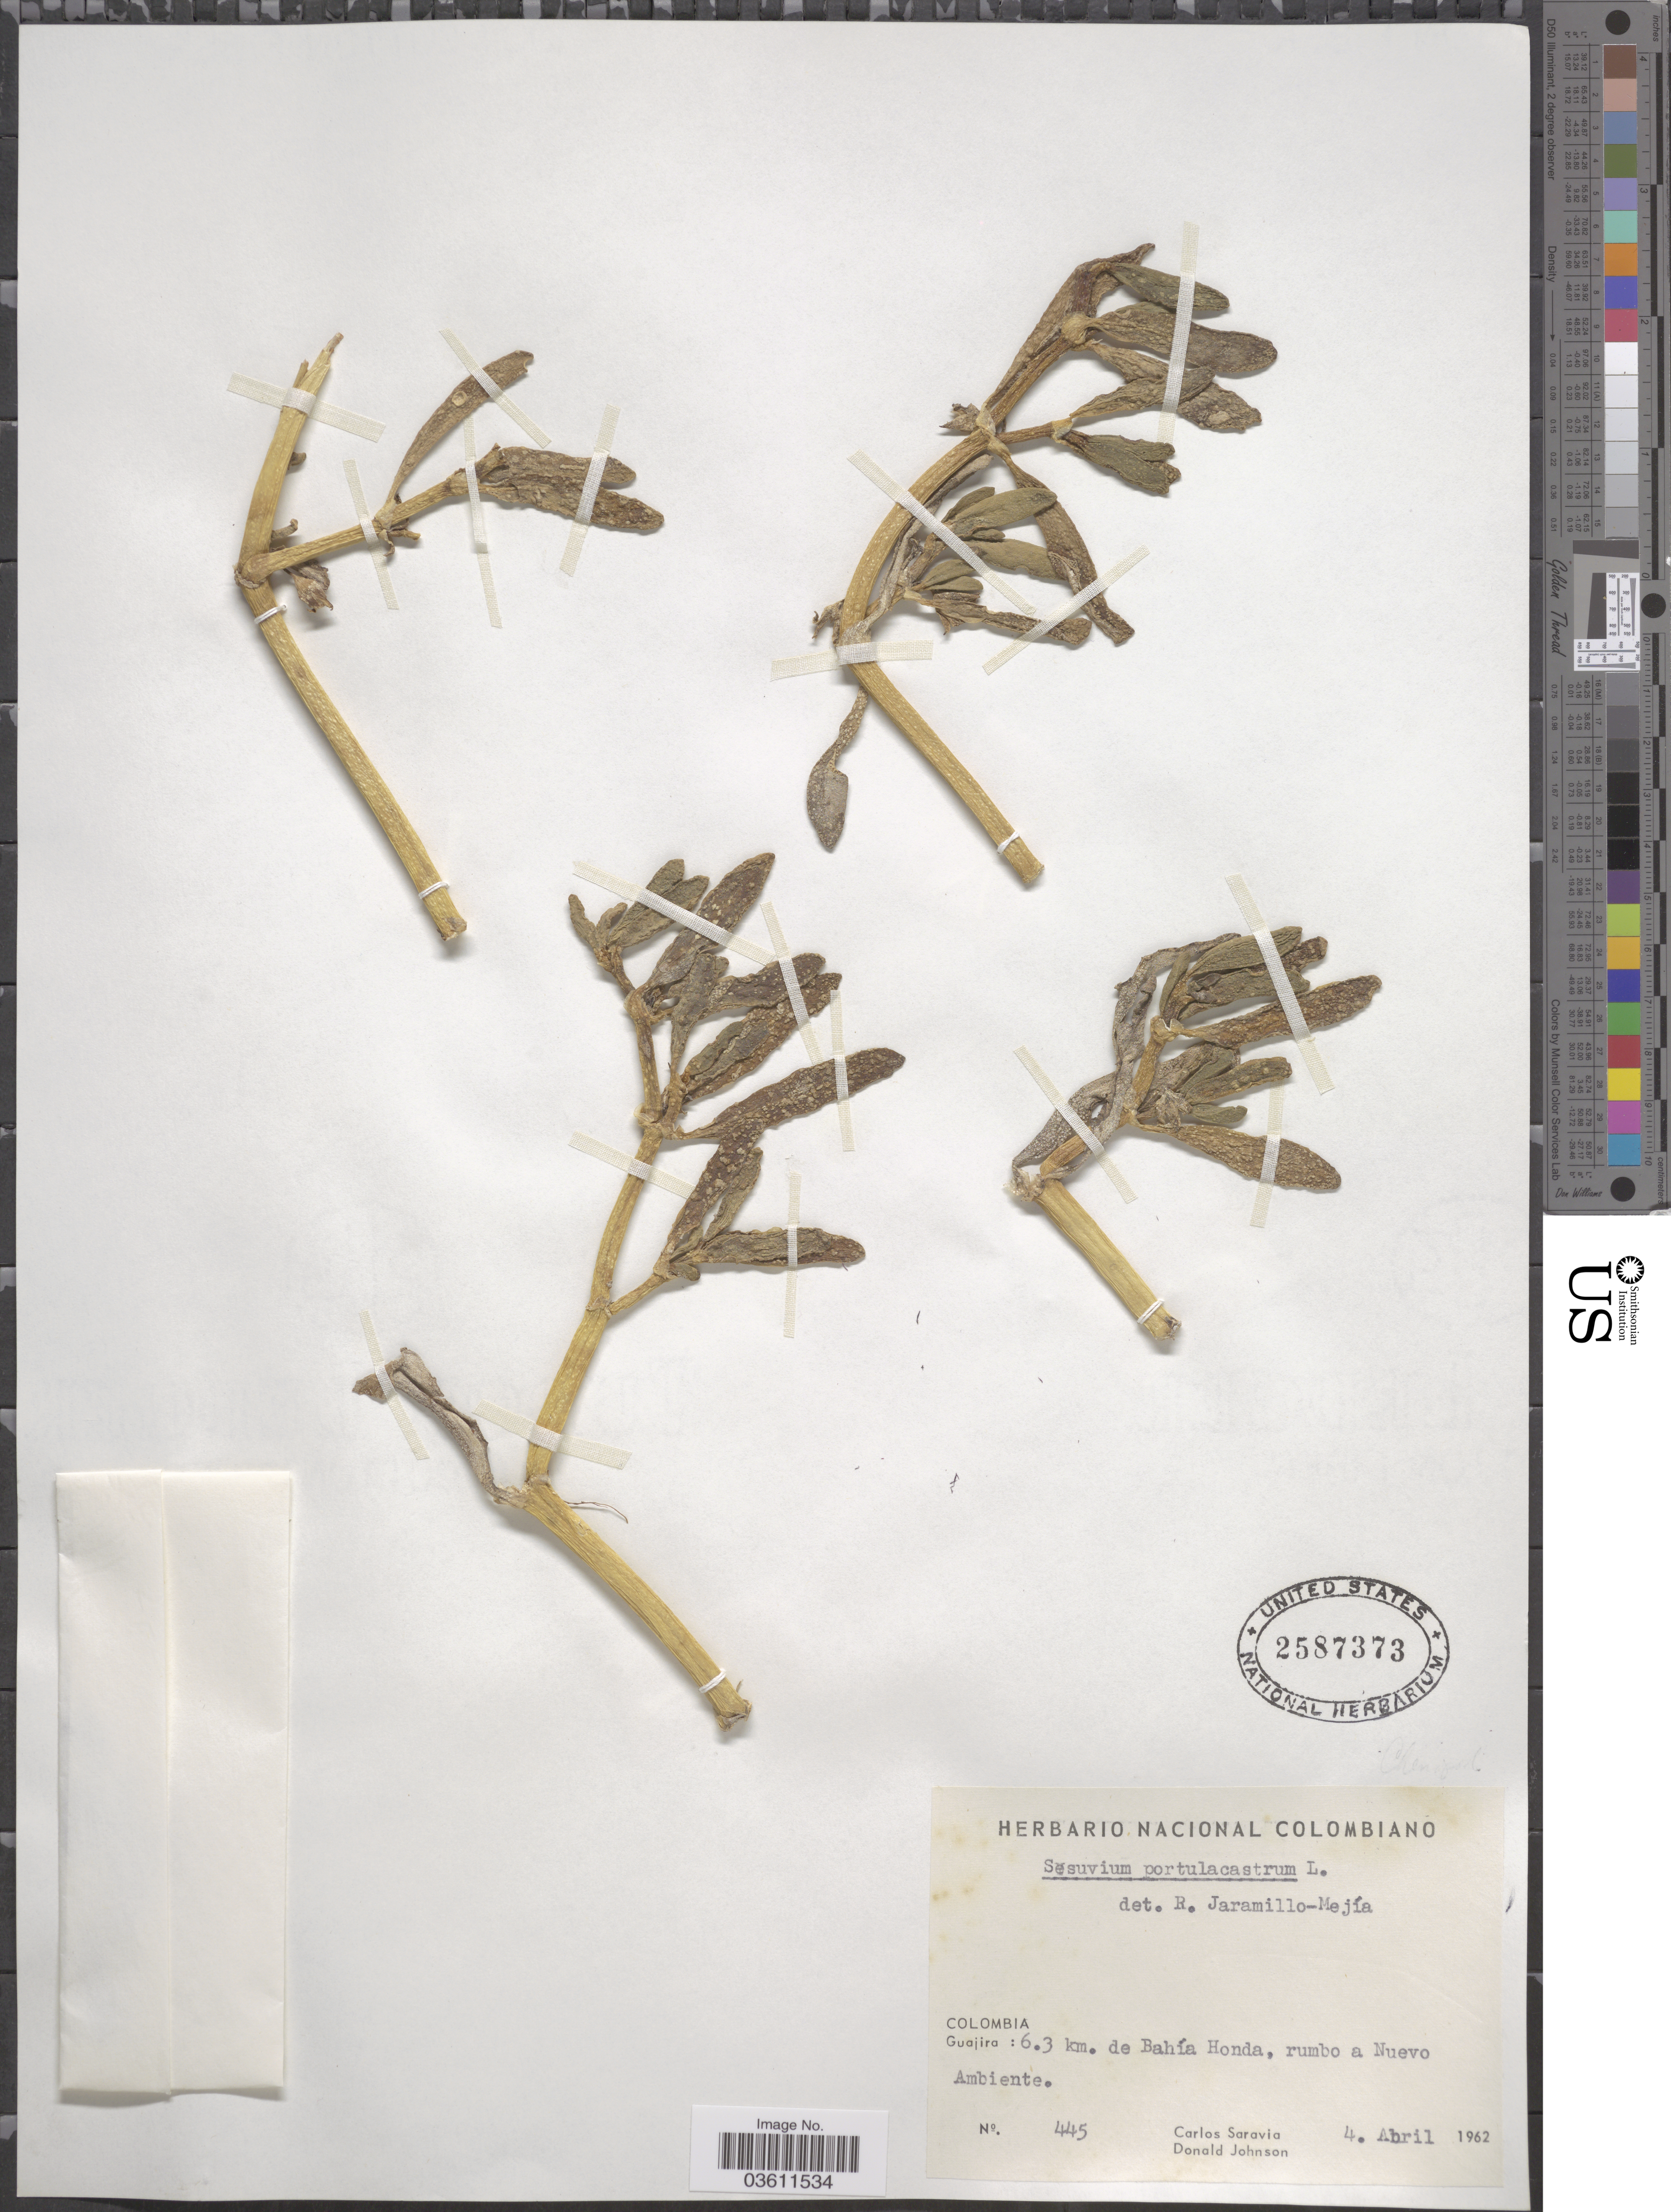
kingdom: Plantae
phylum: Tracheophyta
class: Magnoliopsida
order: Caryophyllales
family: Aizoaceae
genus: Sesuvium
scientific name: Sesuvium portulacastrum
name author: (L.) L.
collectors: C. Saravia & D. Johnson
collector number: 445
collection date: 1962-04-04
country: Colombia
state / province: La Guajira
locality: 6.3 km. de Bahía Honda, rumbo a Nuevo Ambiente.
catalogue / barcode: US 2587373